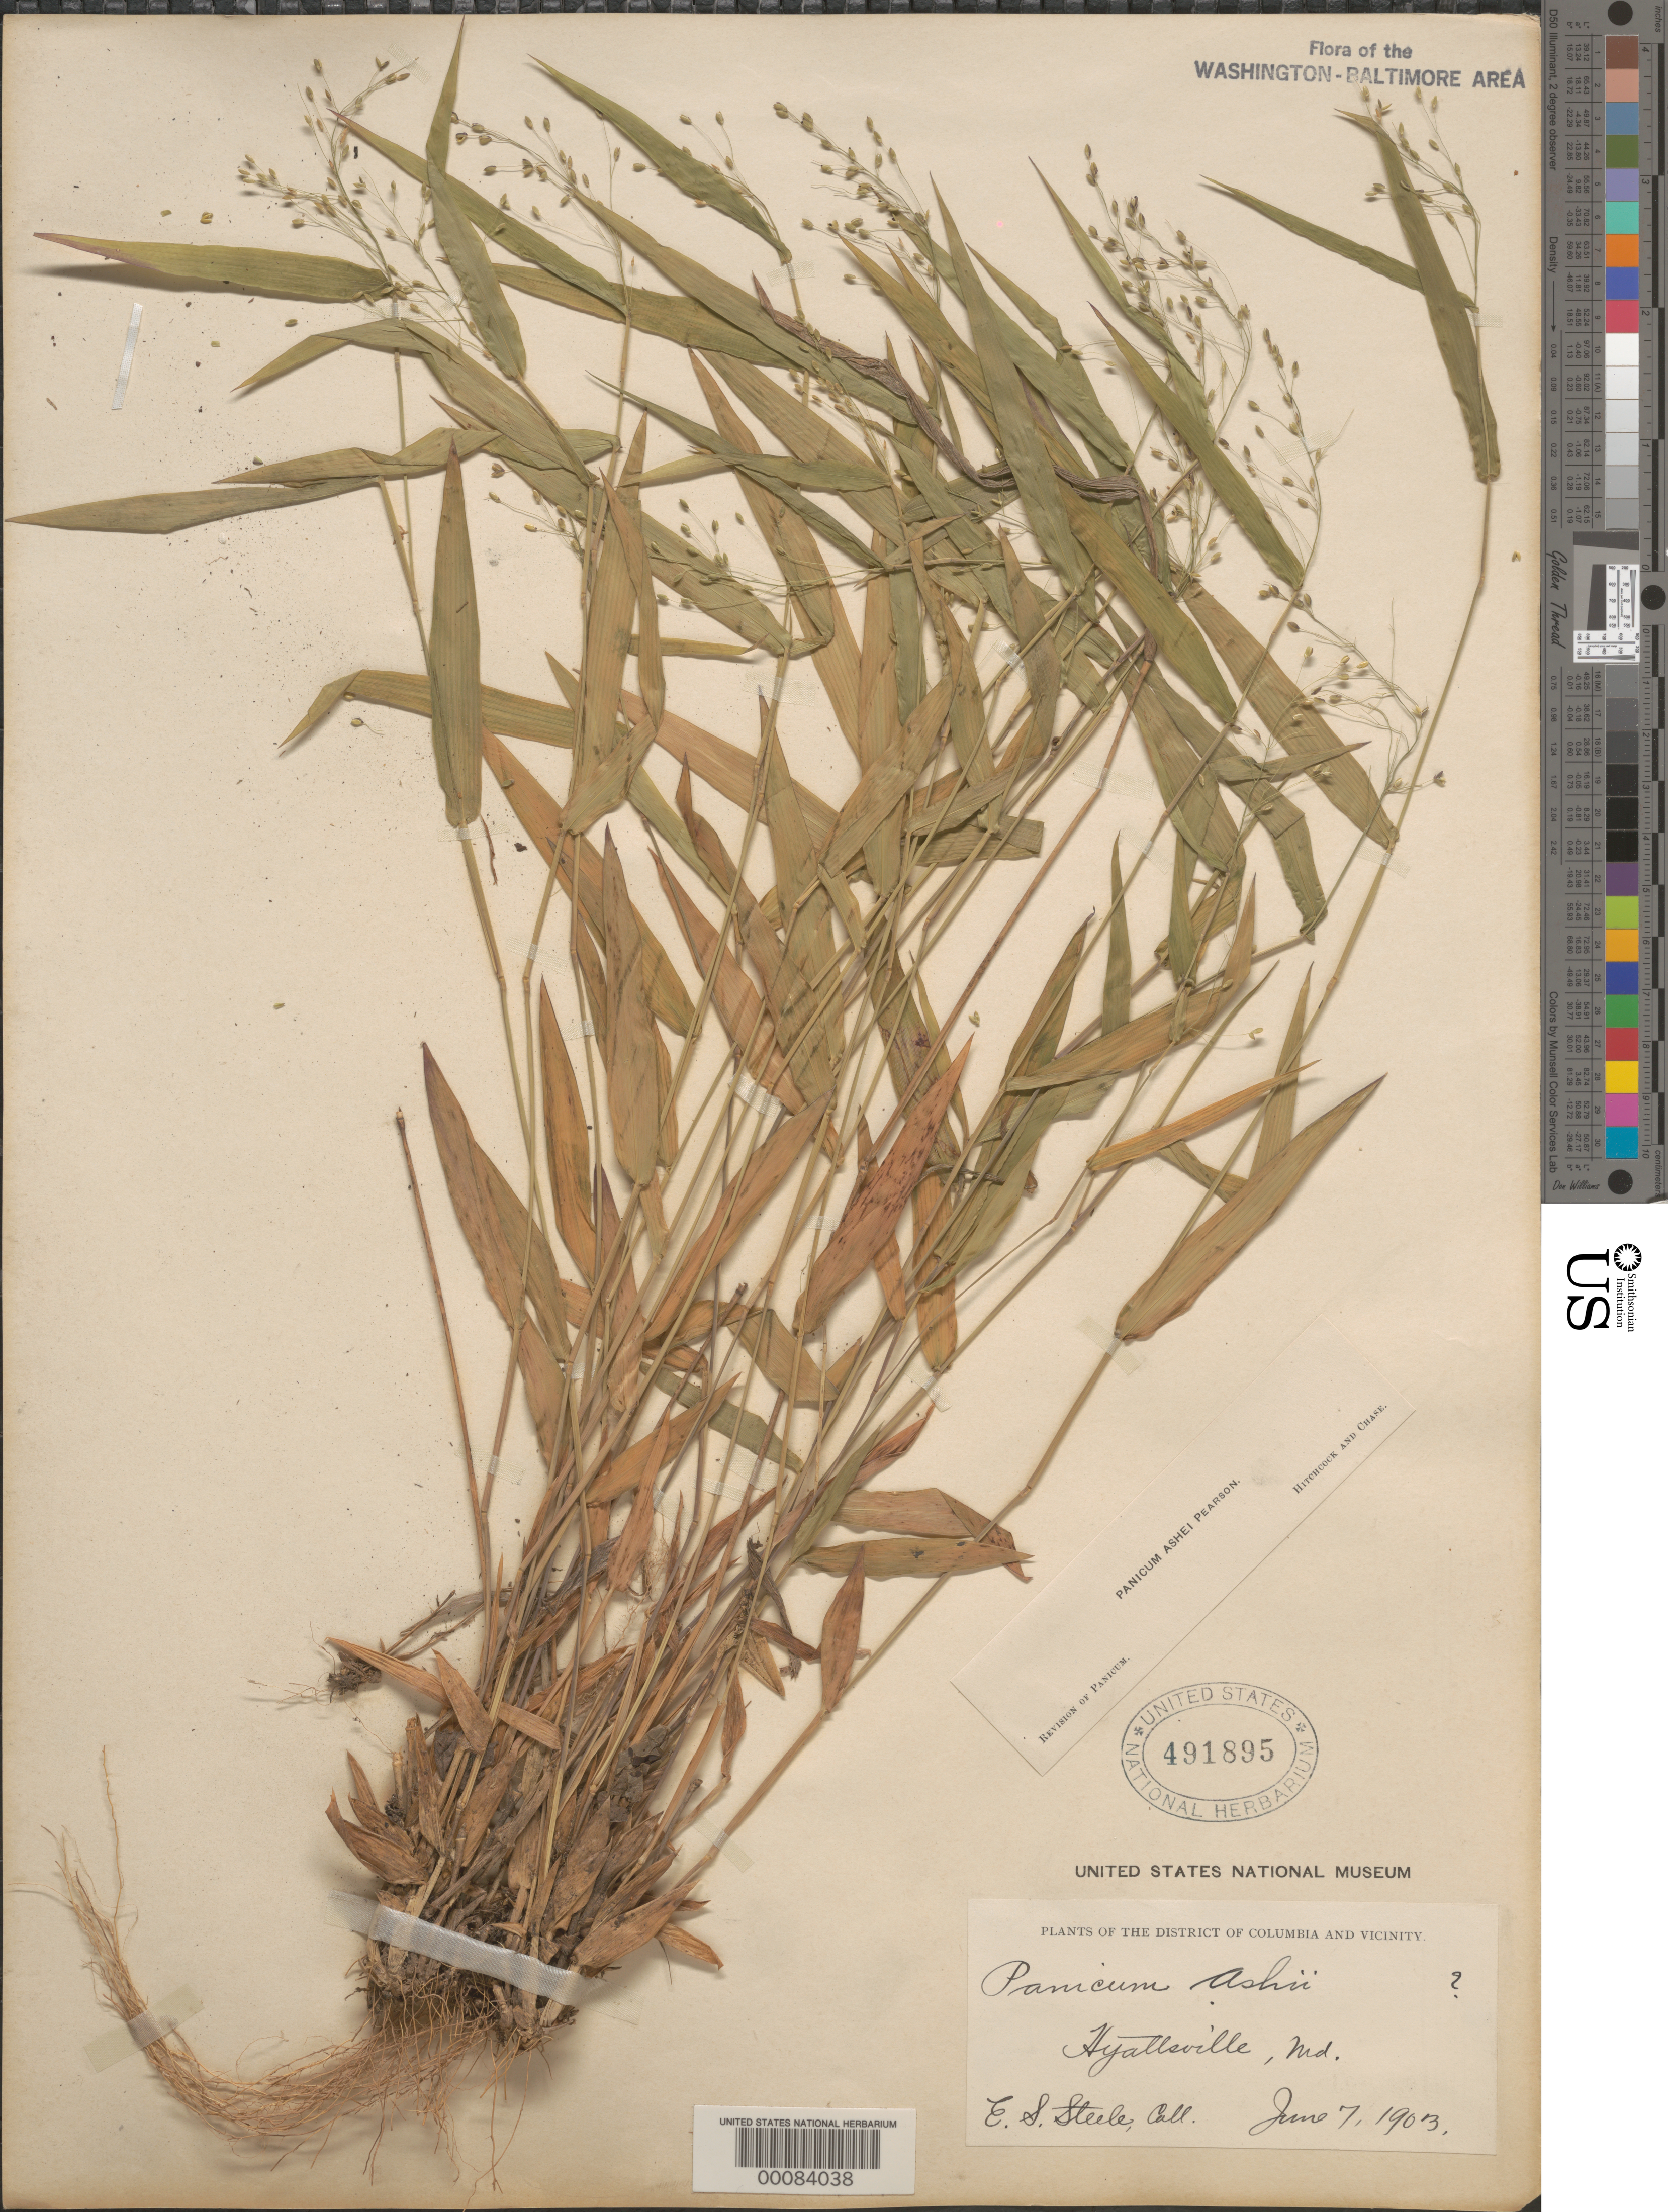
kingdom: Plantae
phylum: Tracheophyta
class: Liliopsida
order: Poales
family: Poaceae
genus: Dichanthelium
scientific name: Dichanthelium commutatum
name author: (Schult.) Gould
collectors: E. Steele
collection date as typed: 07 Jun 1903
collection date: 1903-06-07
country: United States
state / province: Maryland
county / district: Prince George's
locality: Hyattsville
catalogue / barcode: US 491895